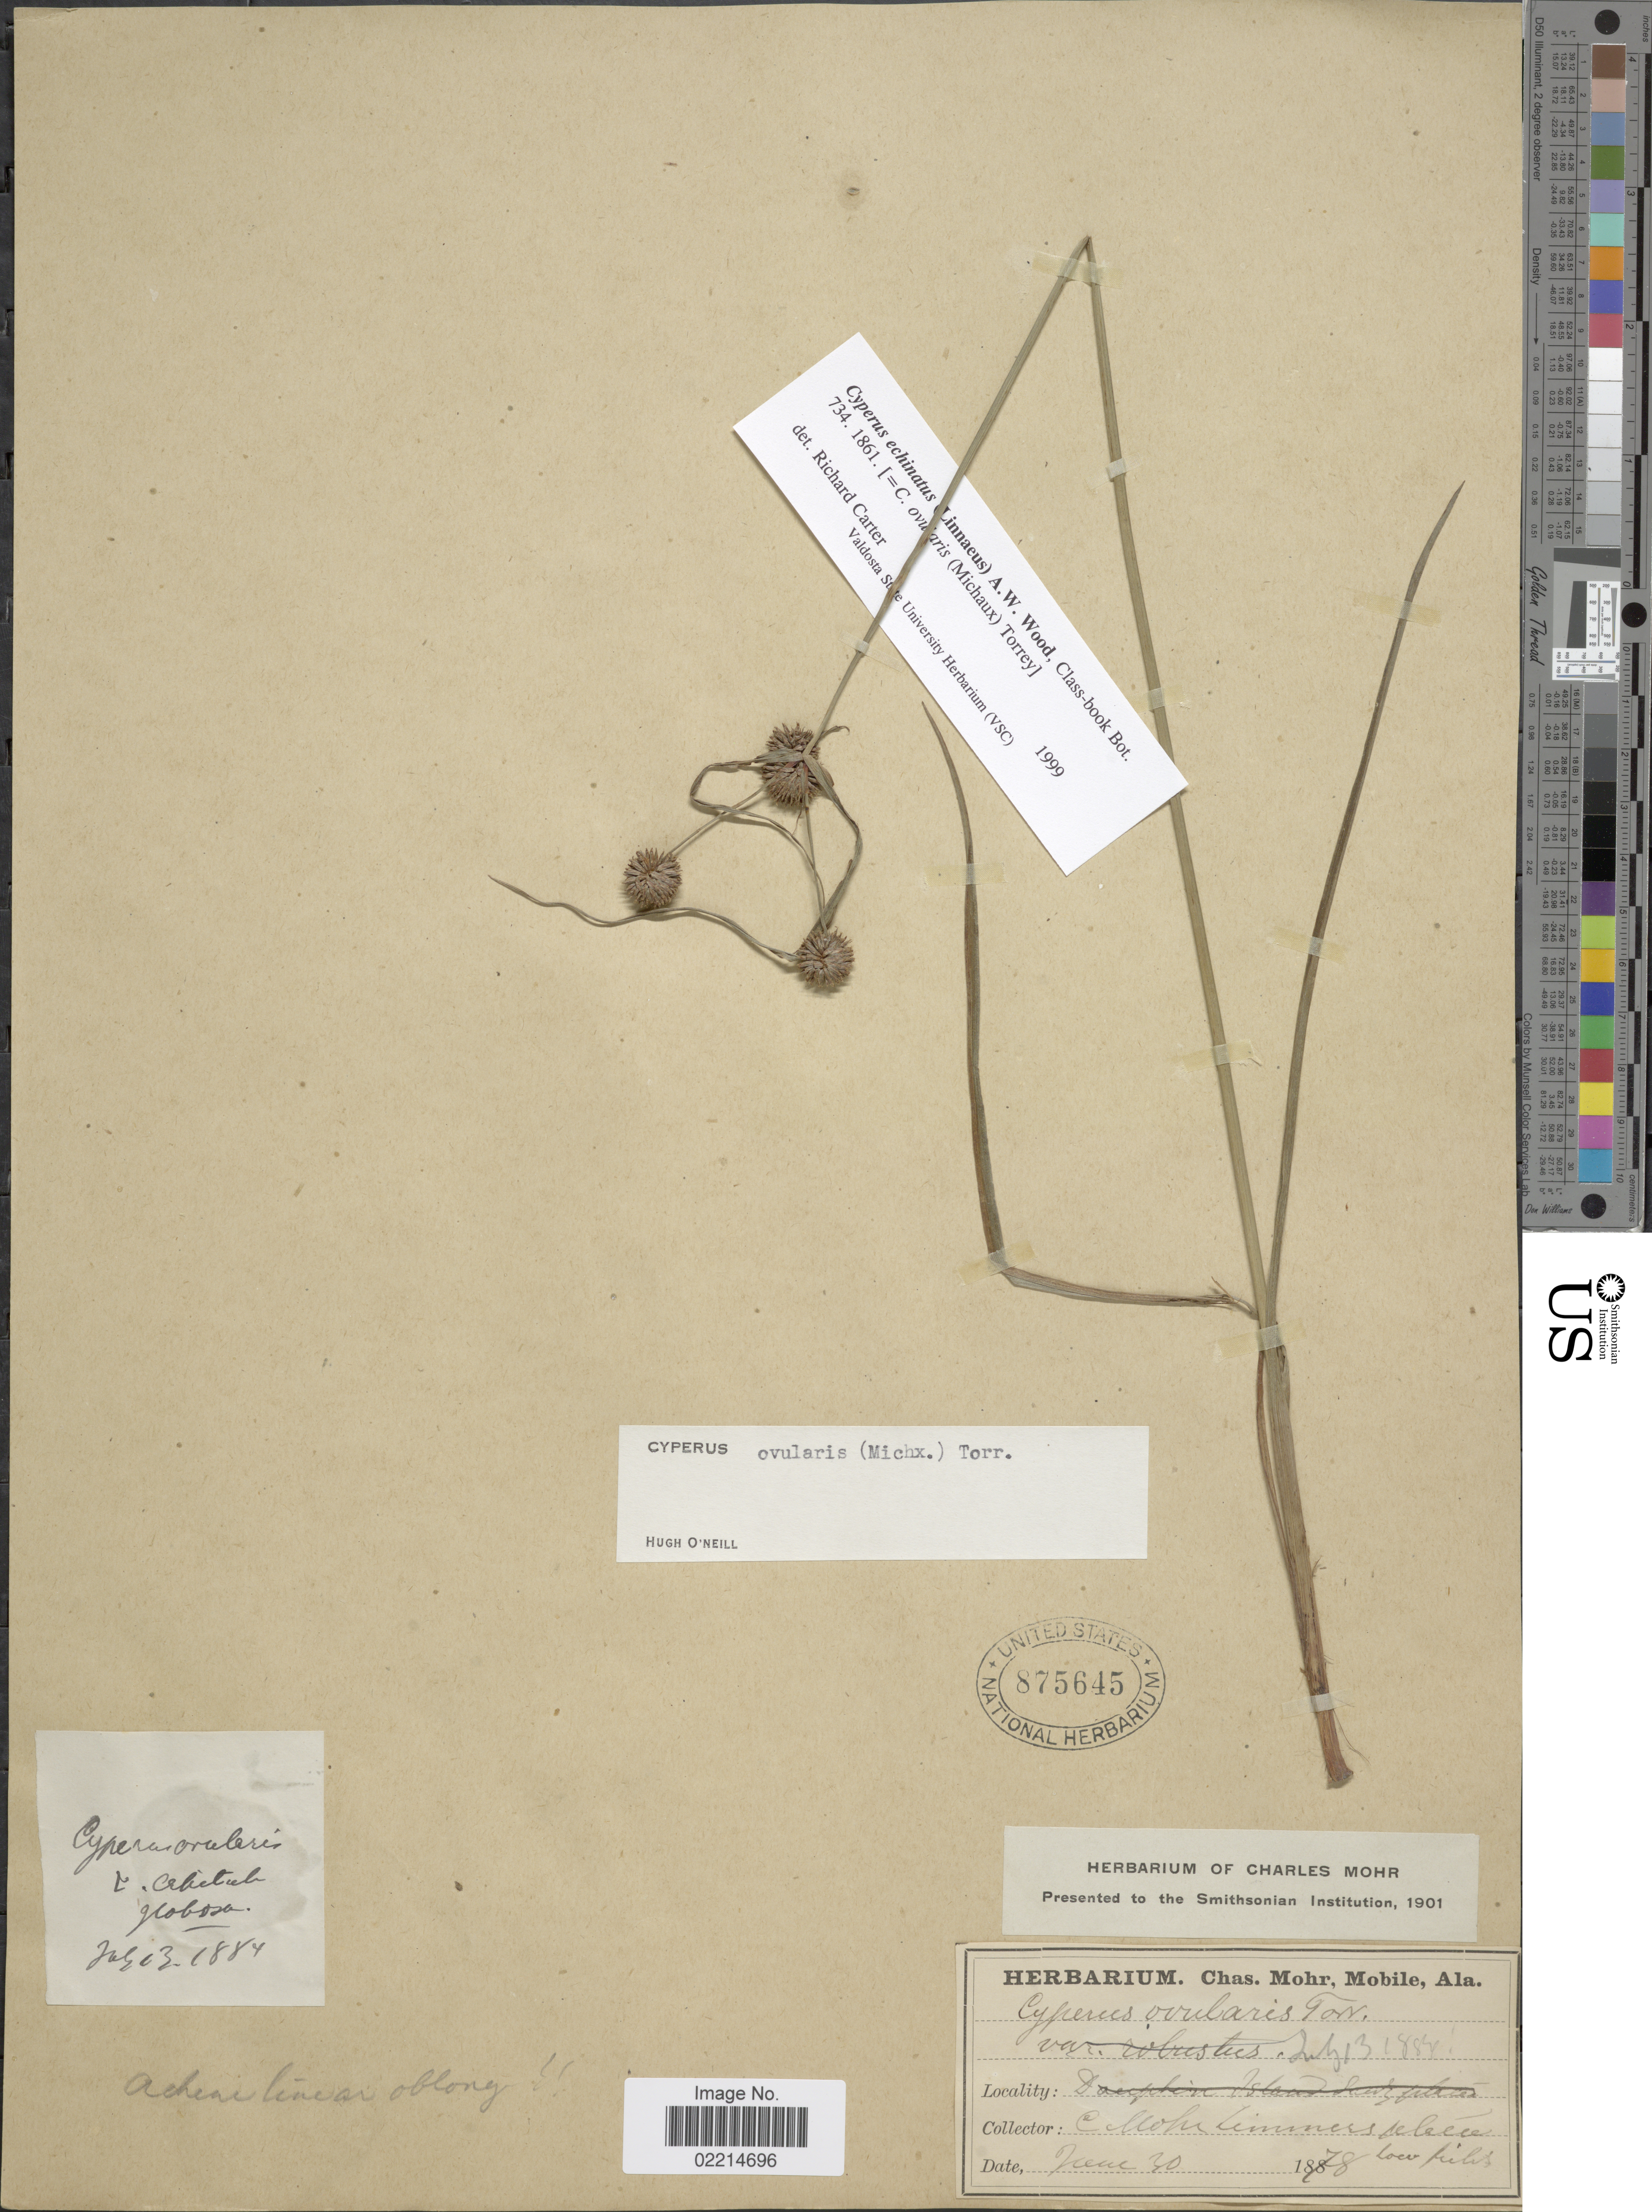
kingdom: Plantae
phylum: Tracheophyta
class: Liliopsida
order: Poales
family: Cyperaceae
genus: Cyperus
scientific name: Cyperus echinatus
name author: (L.) Alph. Wood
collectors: C. T. Mohr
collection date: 1878-06-30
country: United States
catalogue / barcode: US 875645